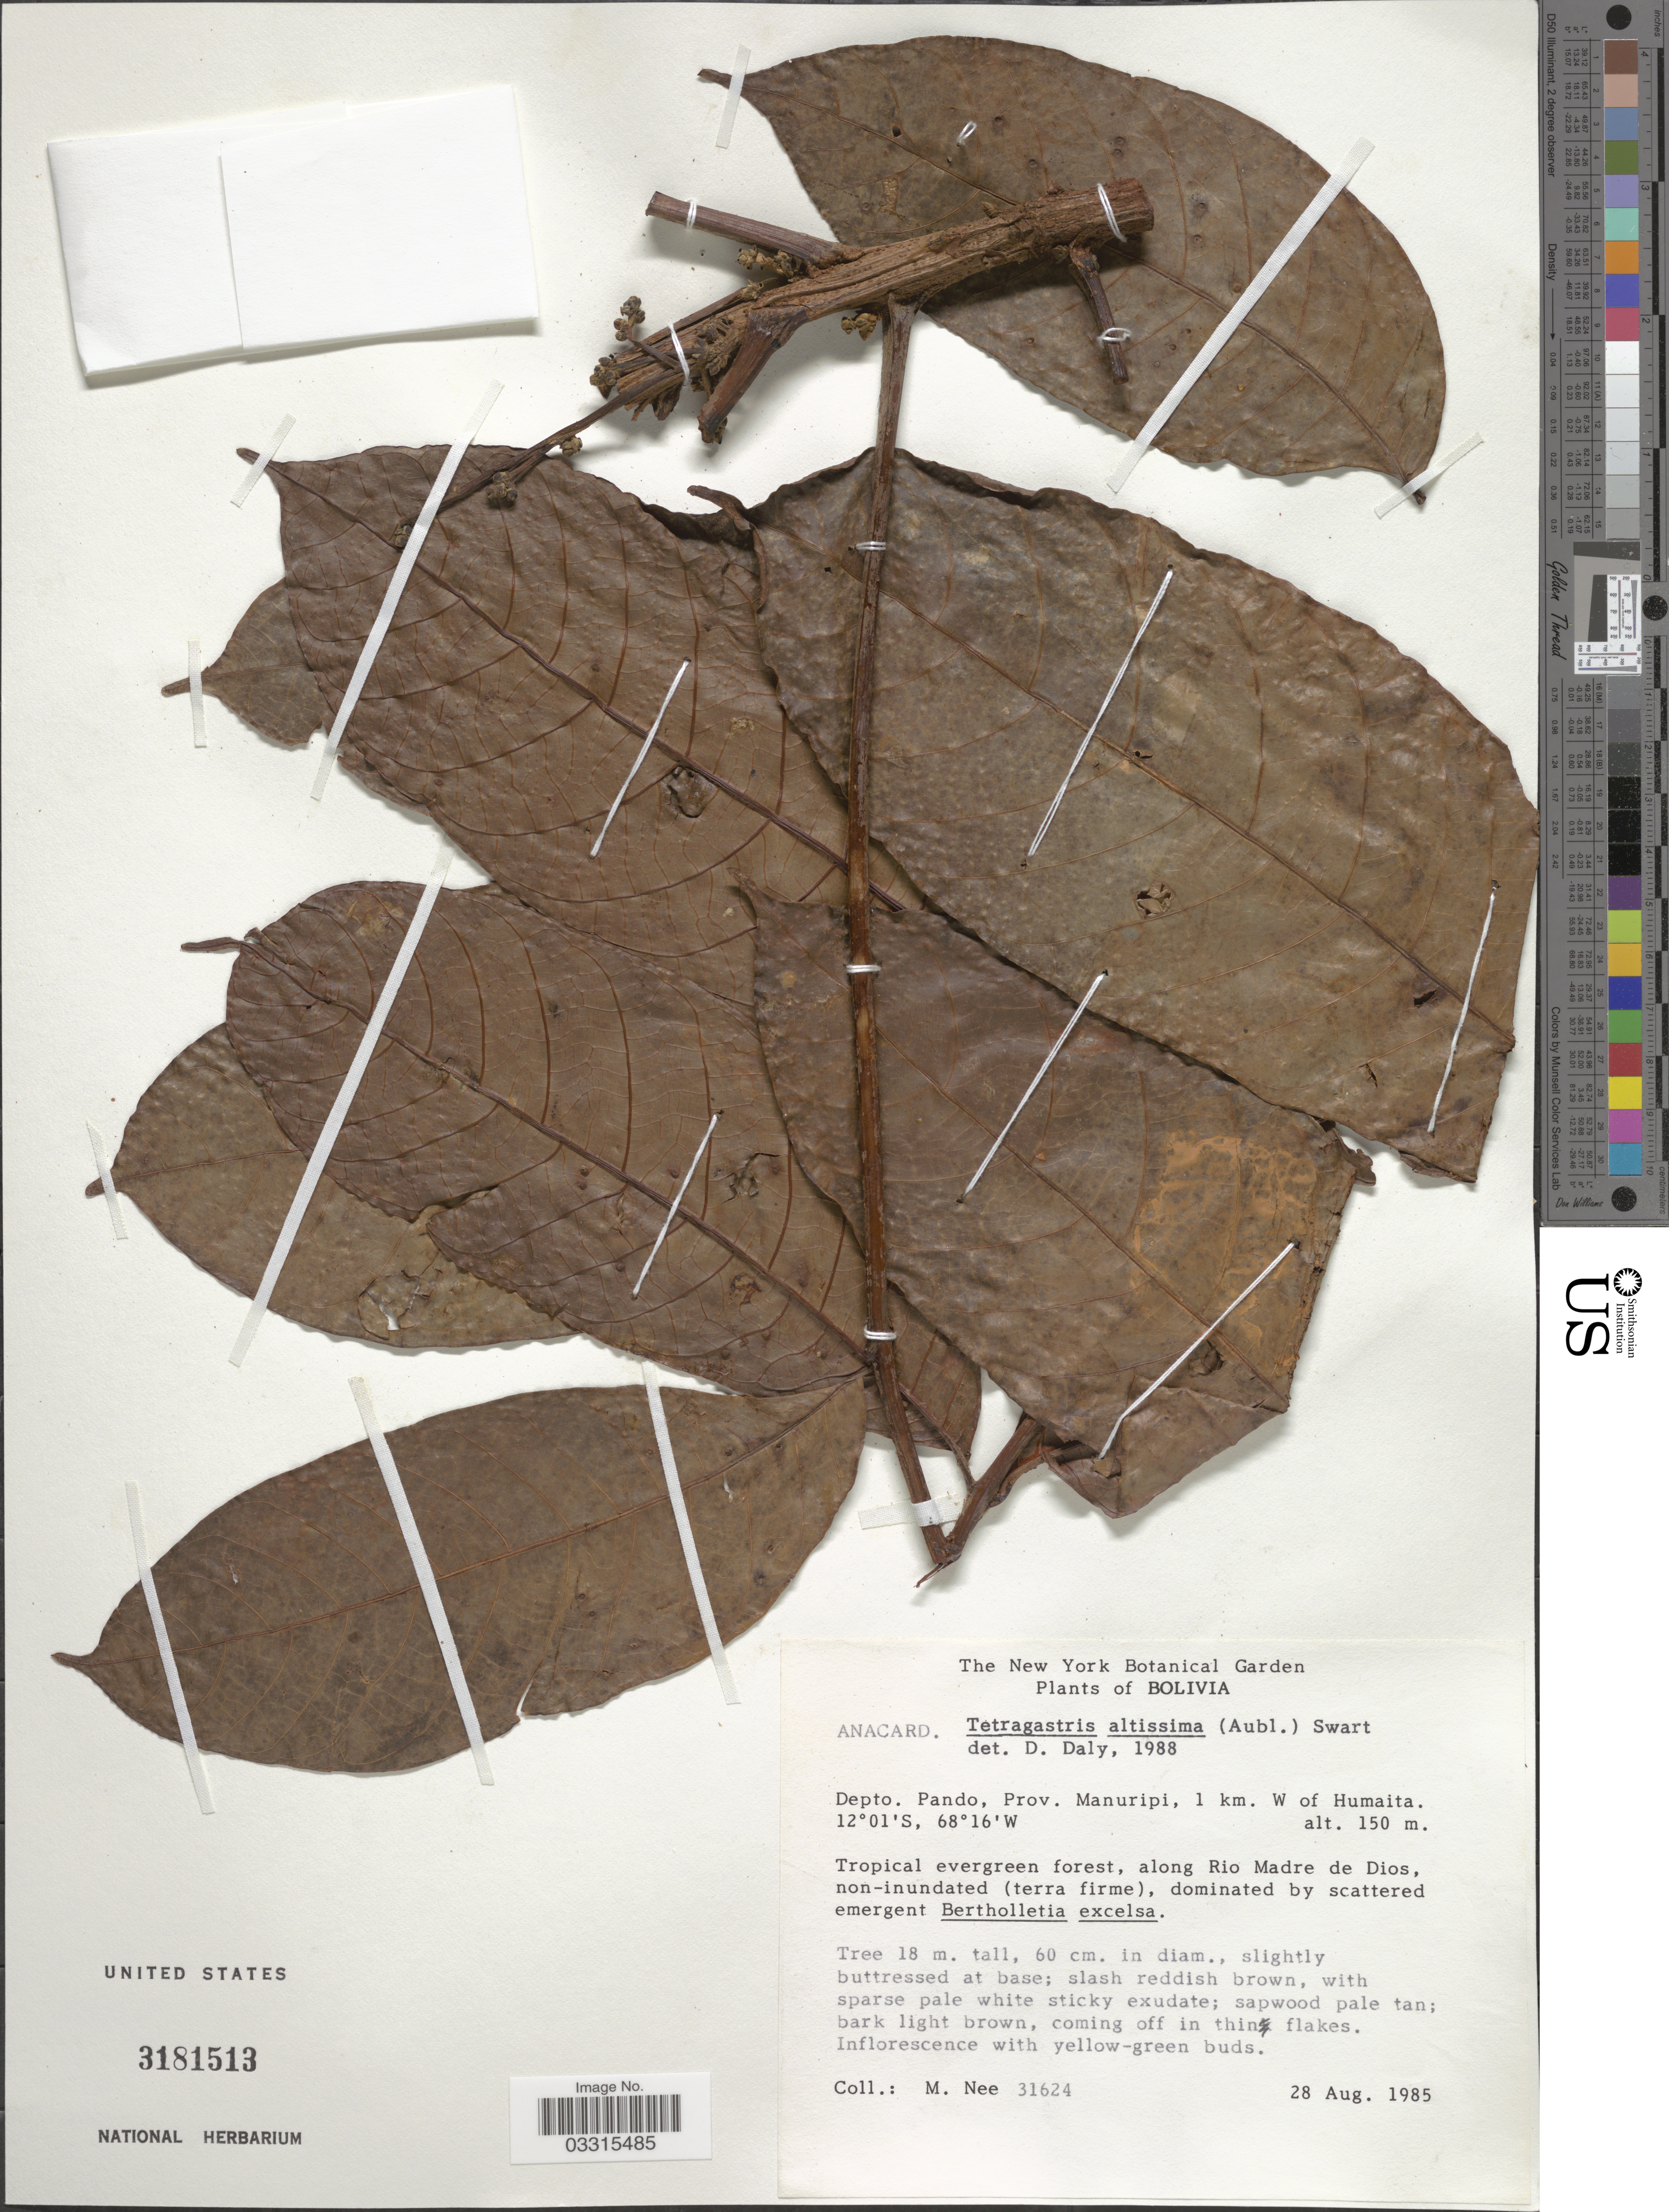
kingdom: Plantae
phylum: Tracheophyta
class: Magnoliopsida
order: Sapindales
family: Burseraceae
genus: Protium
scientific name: Protium acrense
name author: Daly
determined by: Daly, Douglas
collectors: M. Nee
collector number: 31624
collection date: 1985-08-28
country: Bolivia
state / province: Pando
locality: Depto. Pando, Prov. Manuripi, 1 km. W of Humaita. Along Rio Madre de Dios.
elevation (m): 150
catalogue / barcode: US 3181513